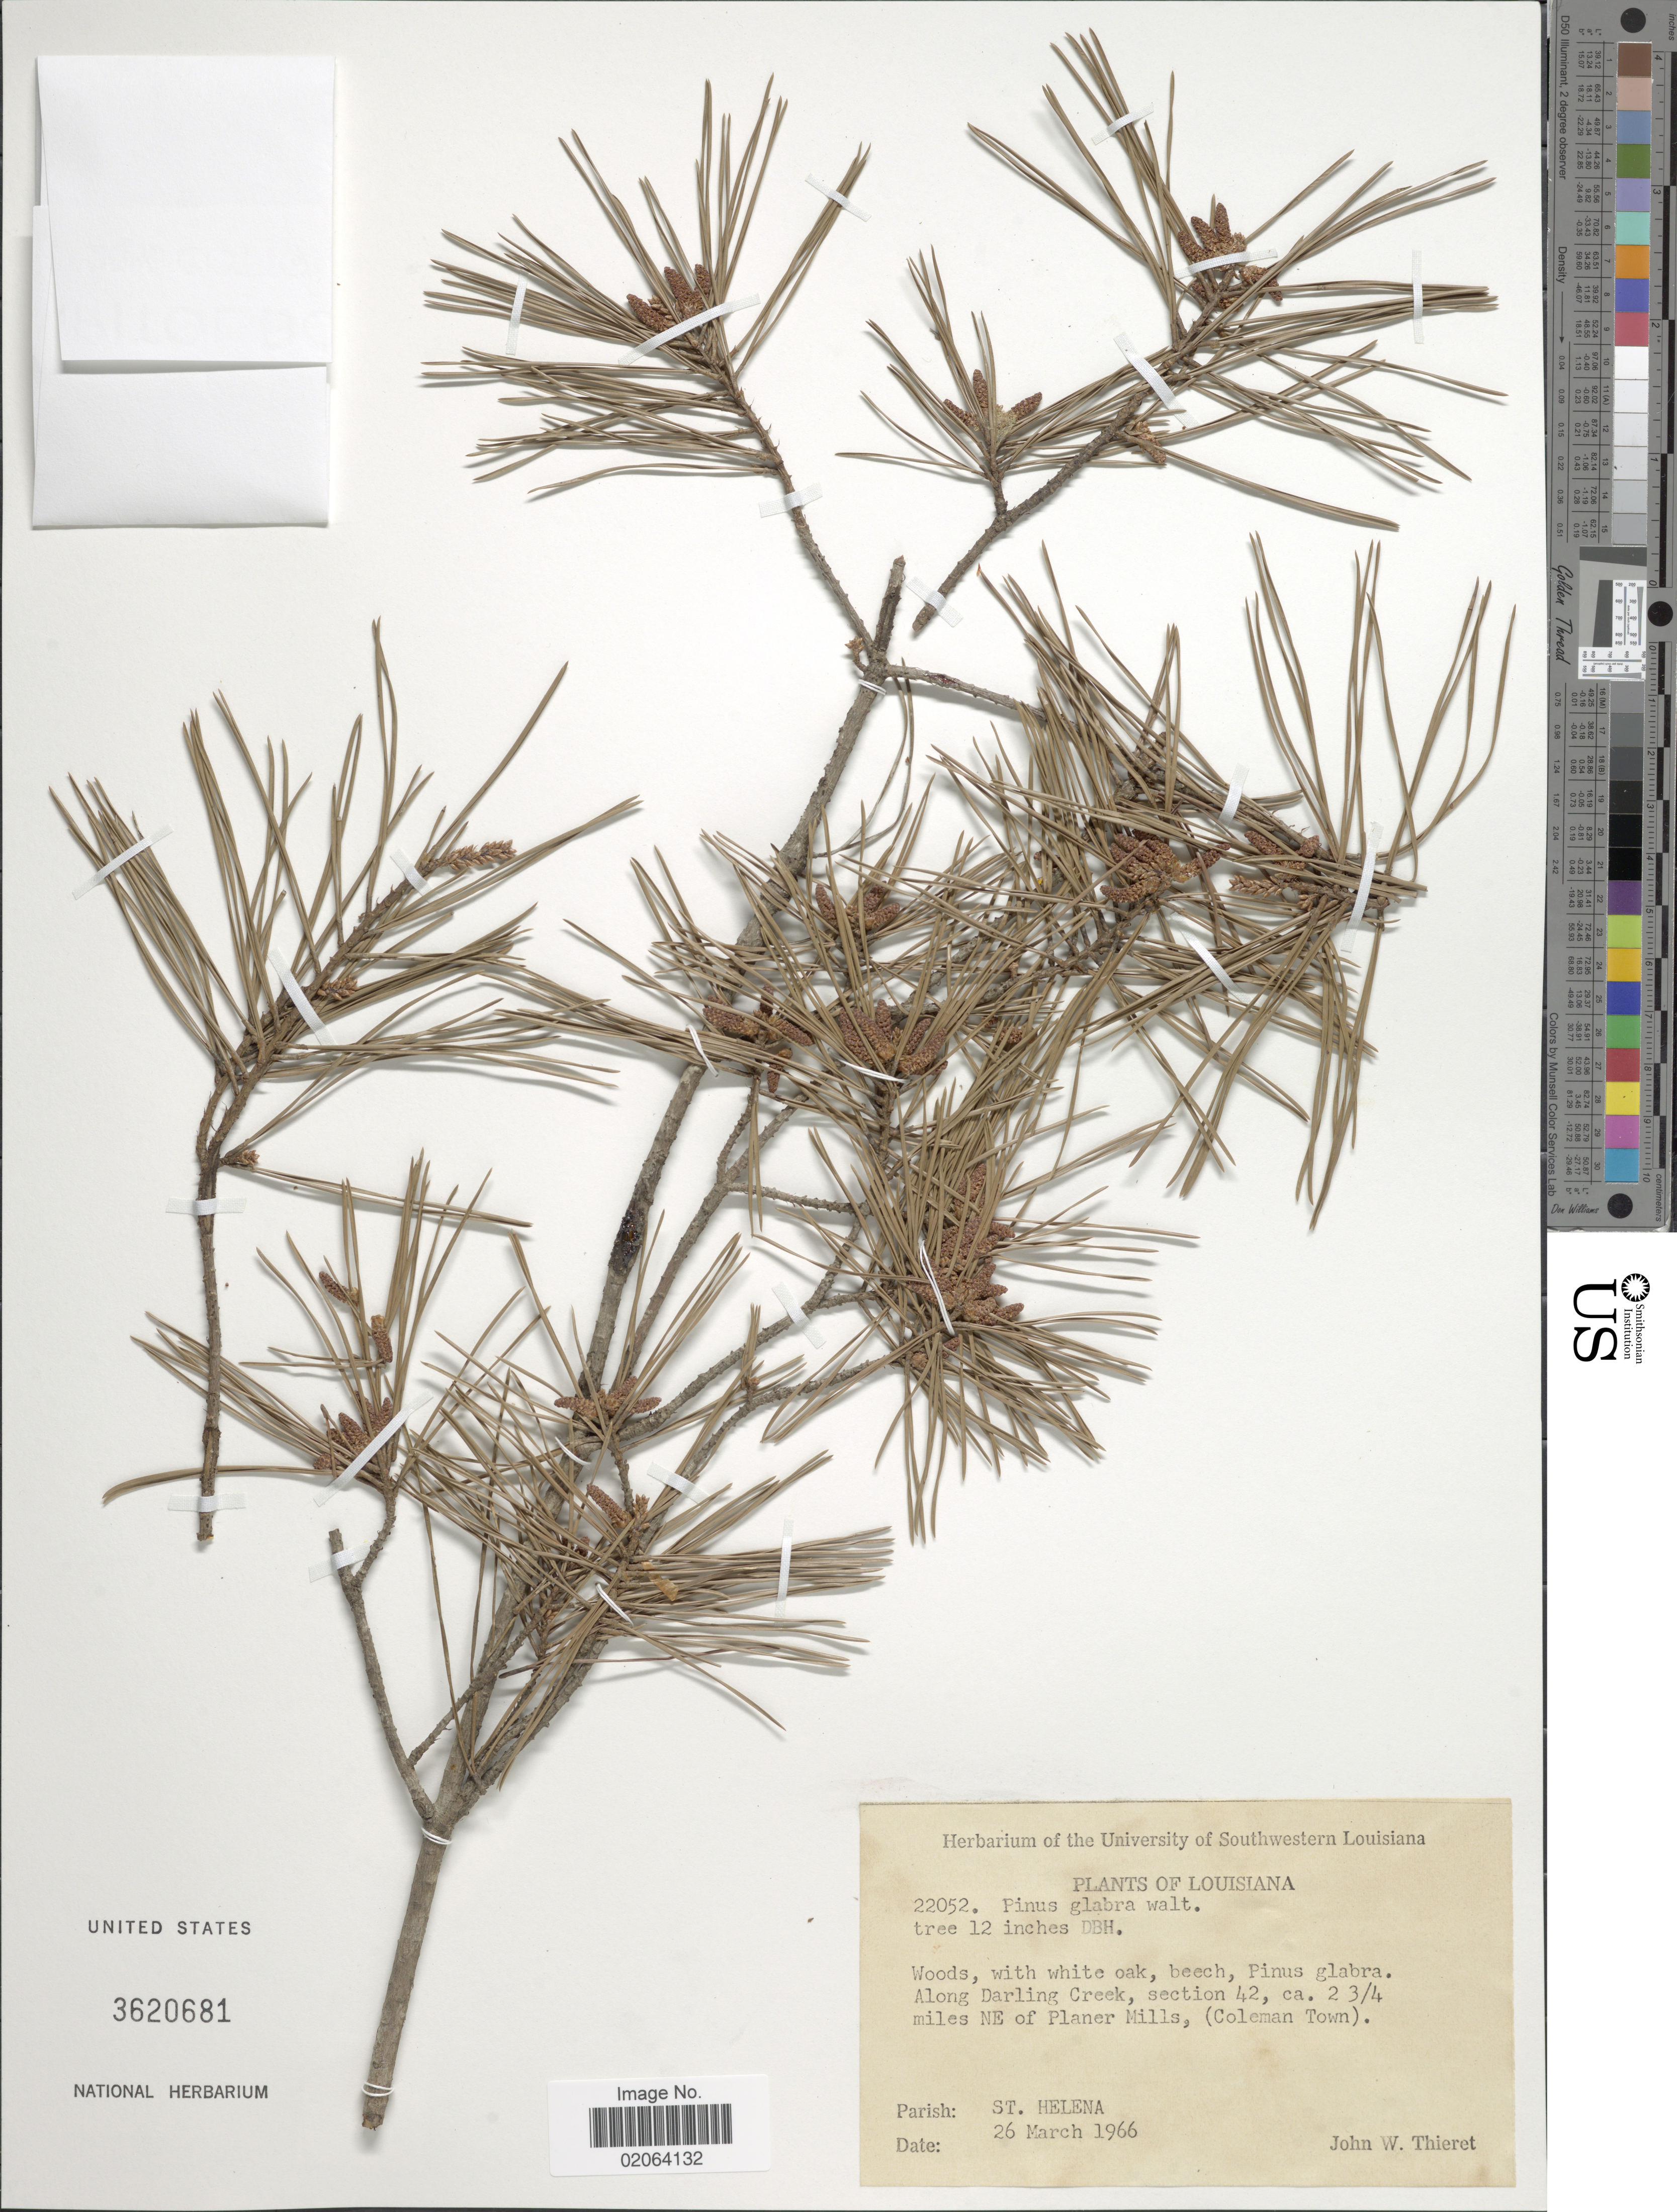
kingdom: Plantae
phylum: Tracheophyta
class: Pinopsida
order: Pinales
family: Pinaceae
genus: Pinus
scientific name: Pinus glabra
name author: Walter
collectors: J. W. Thieret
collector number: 22052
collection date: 1966-03-26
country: United States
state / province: Louisiana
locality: Along Darling Creek, section 42, ca. 2 3/4 miles NE of Planer Hills, (Coleman Town). Parish: St. Helena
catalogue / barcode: US 3620681